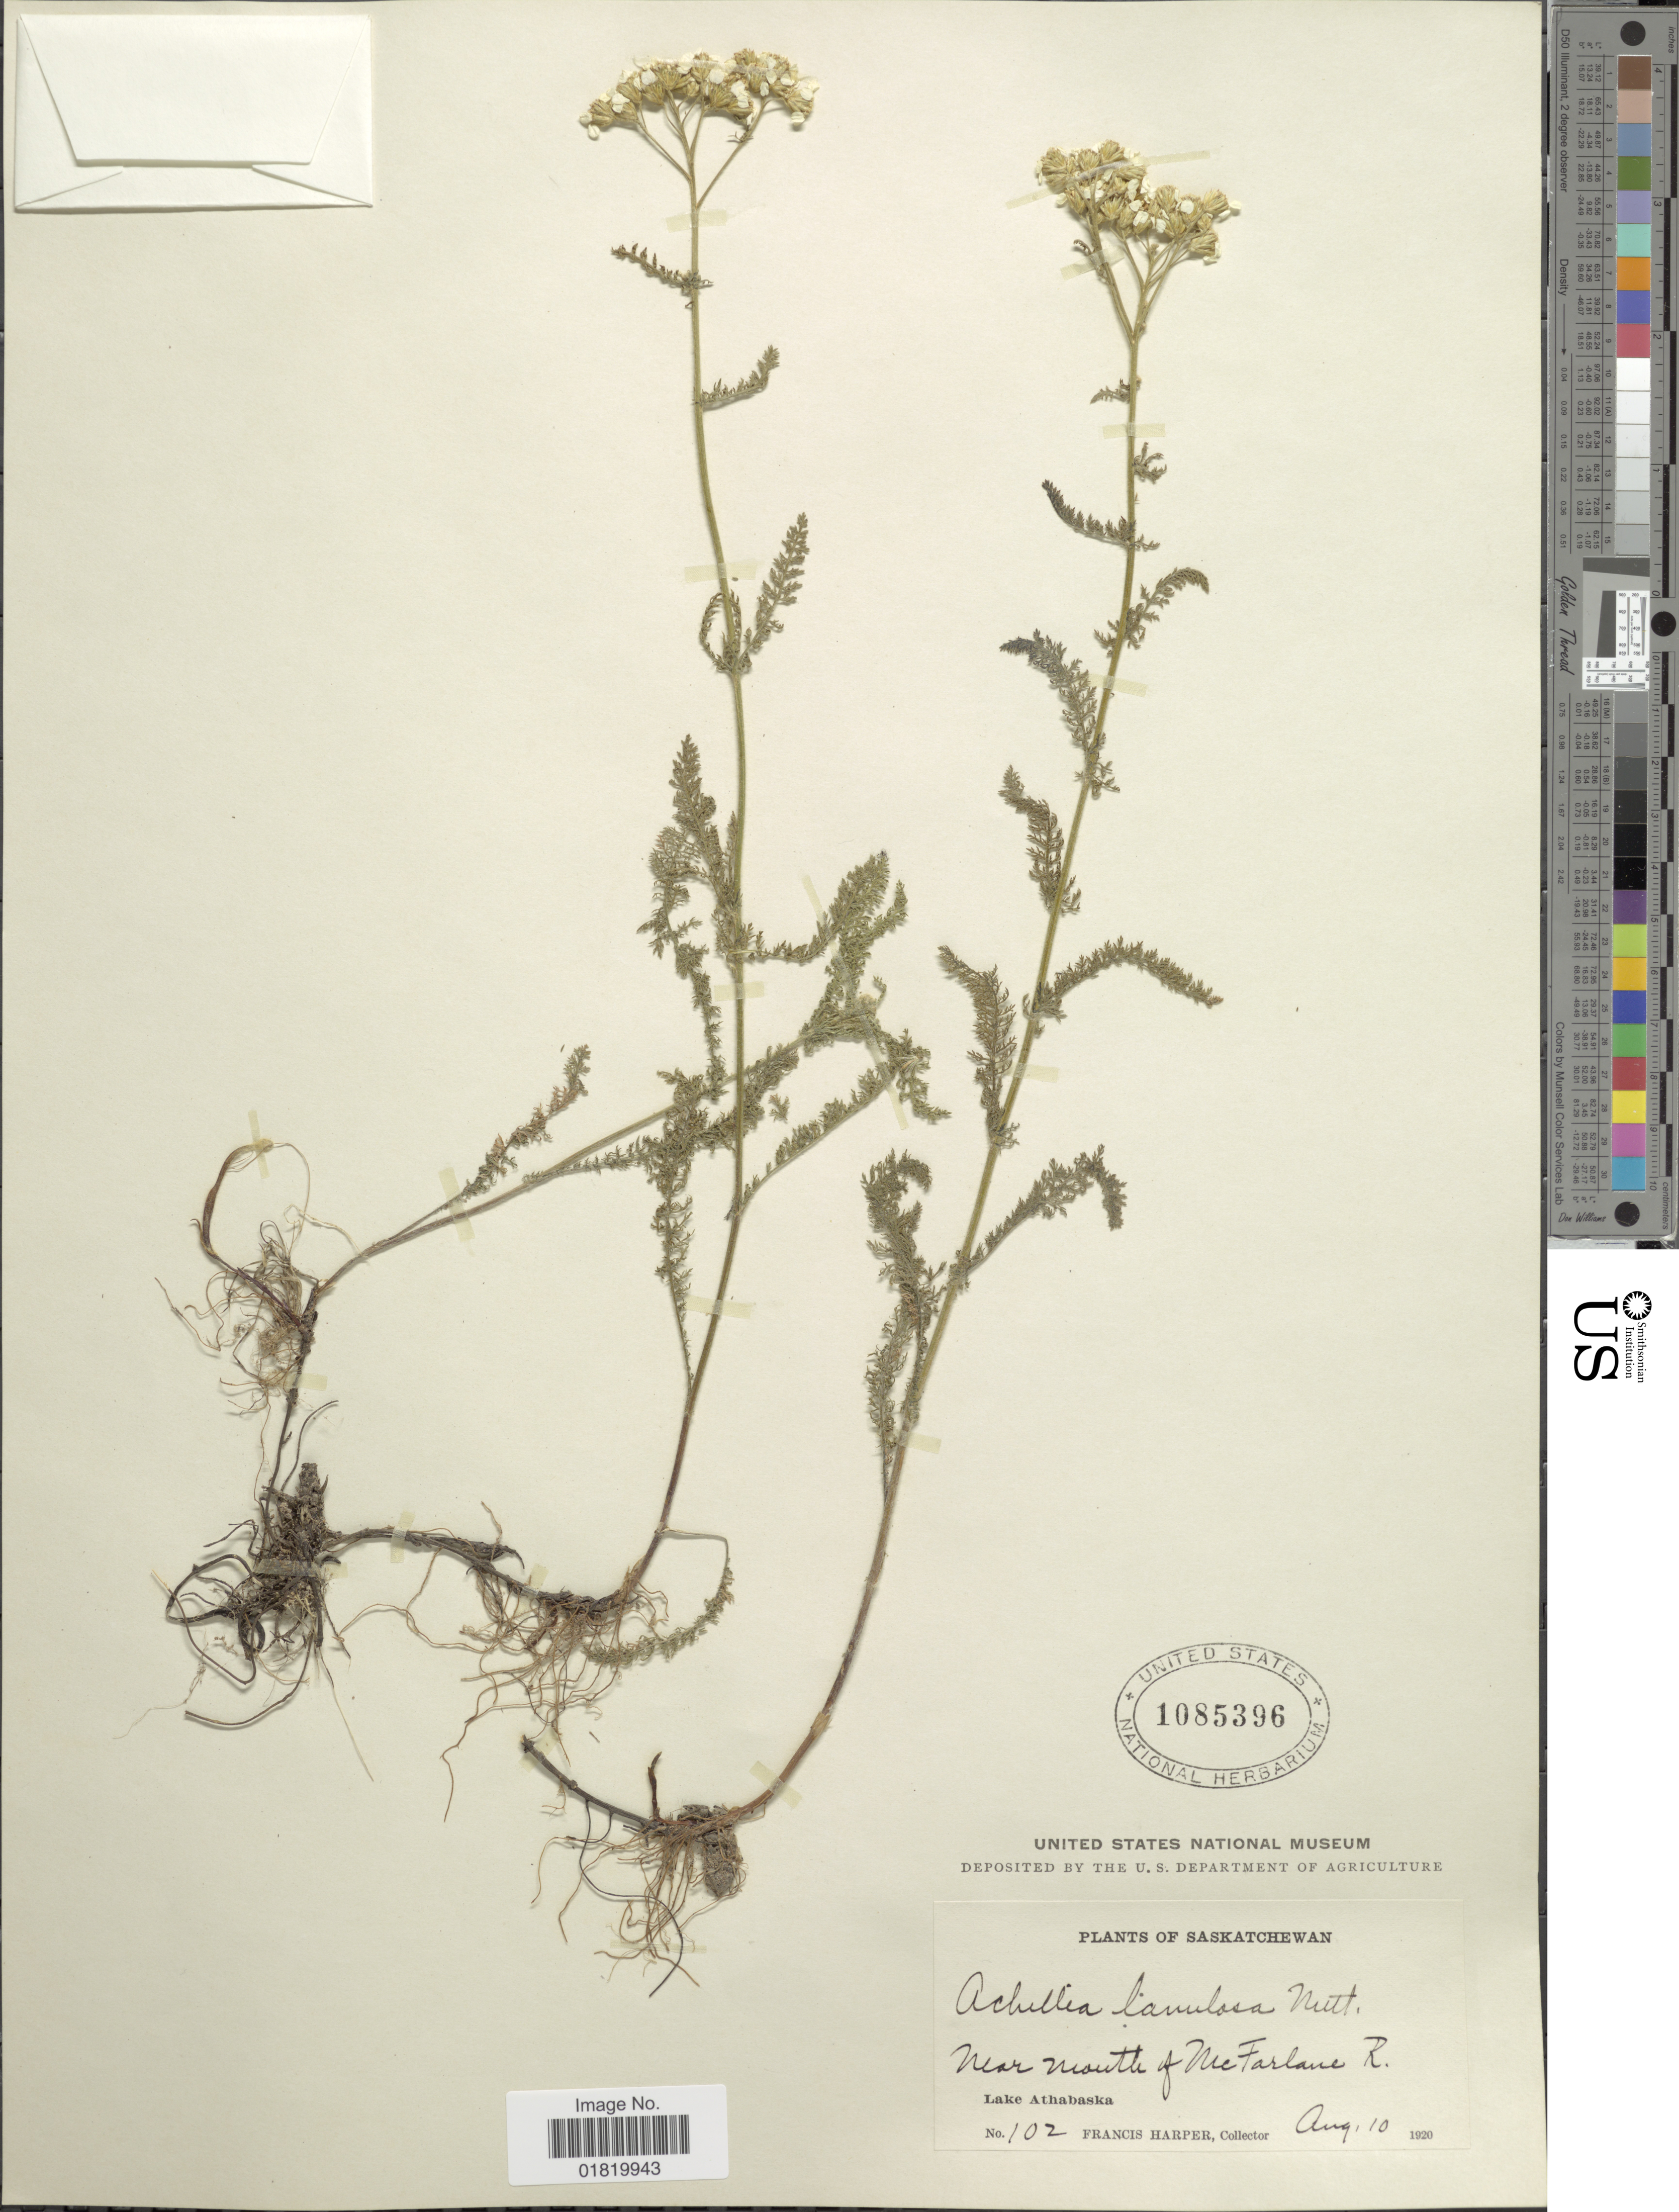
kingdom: Plantae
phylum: Tracheophyta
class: Magnoliopsida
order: Asterales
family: Asteraceae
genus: Achillea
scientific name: Achillea lanulosa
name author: Nutt.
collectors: F. Harper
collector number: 102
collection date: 1920-08-10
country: Canada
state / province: Saskatchewan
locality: Near mouth of McFarlane R. Lake Athabaska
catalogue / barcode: US 1085396